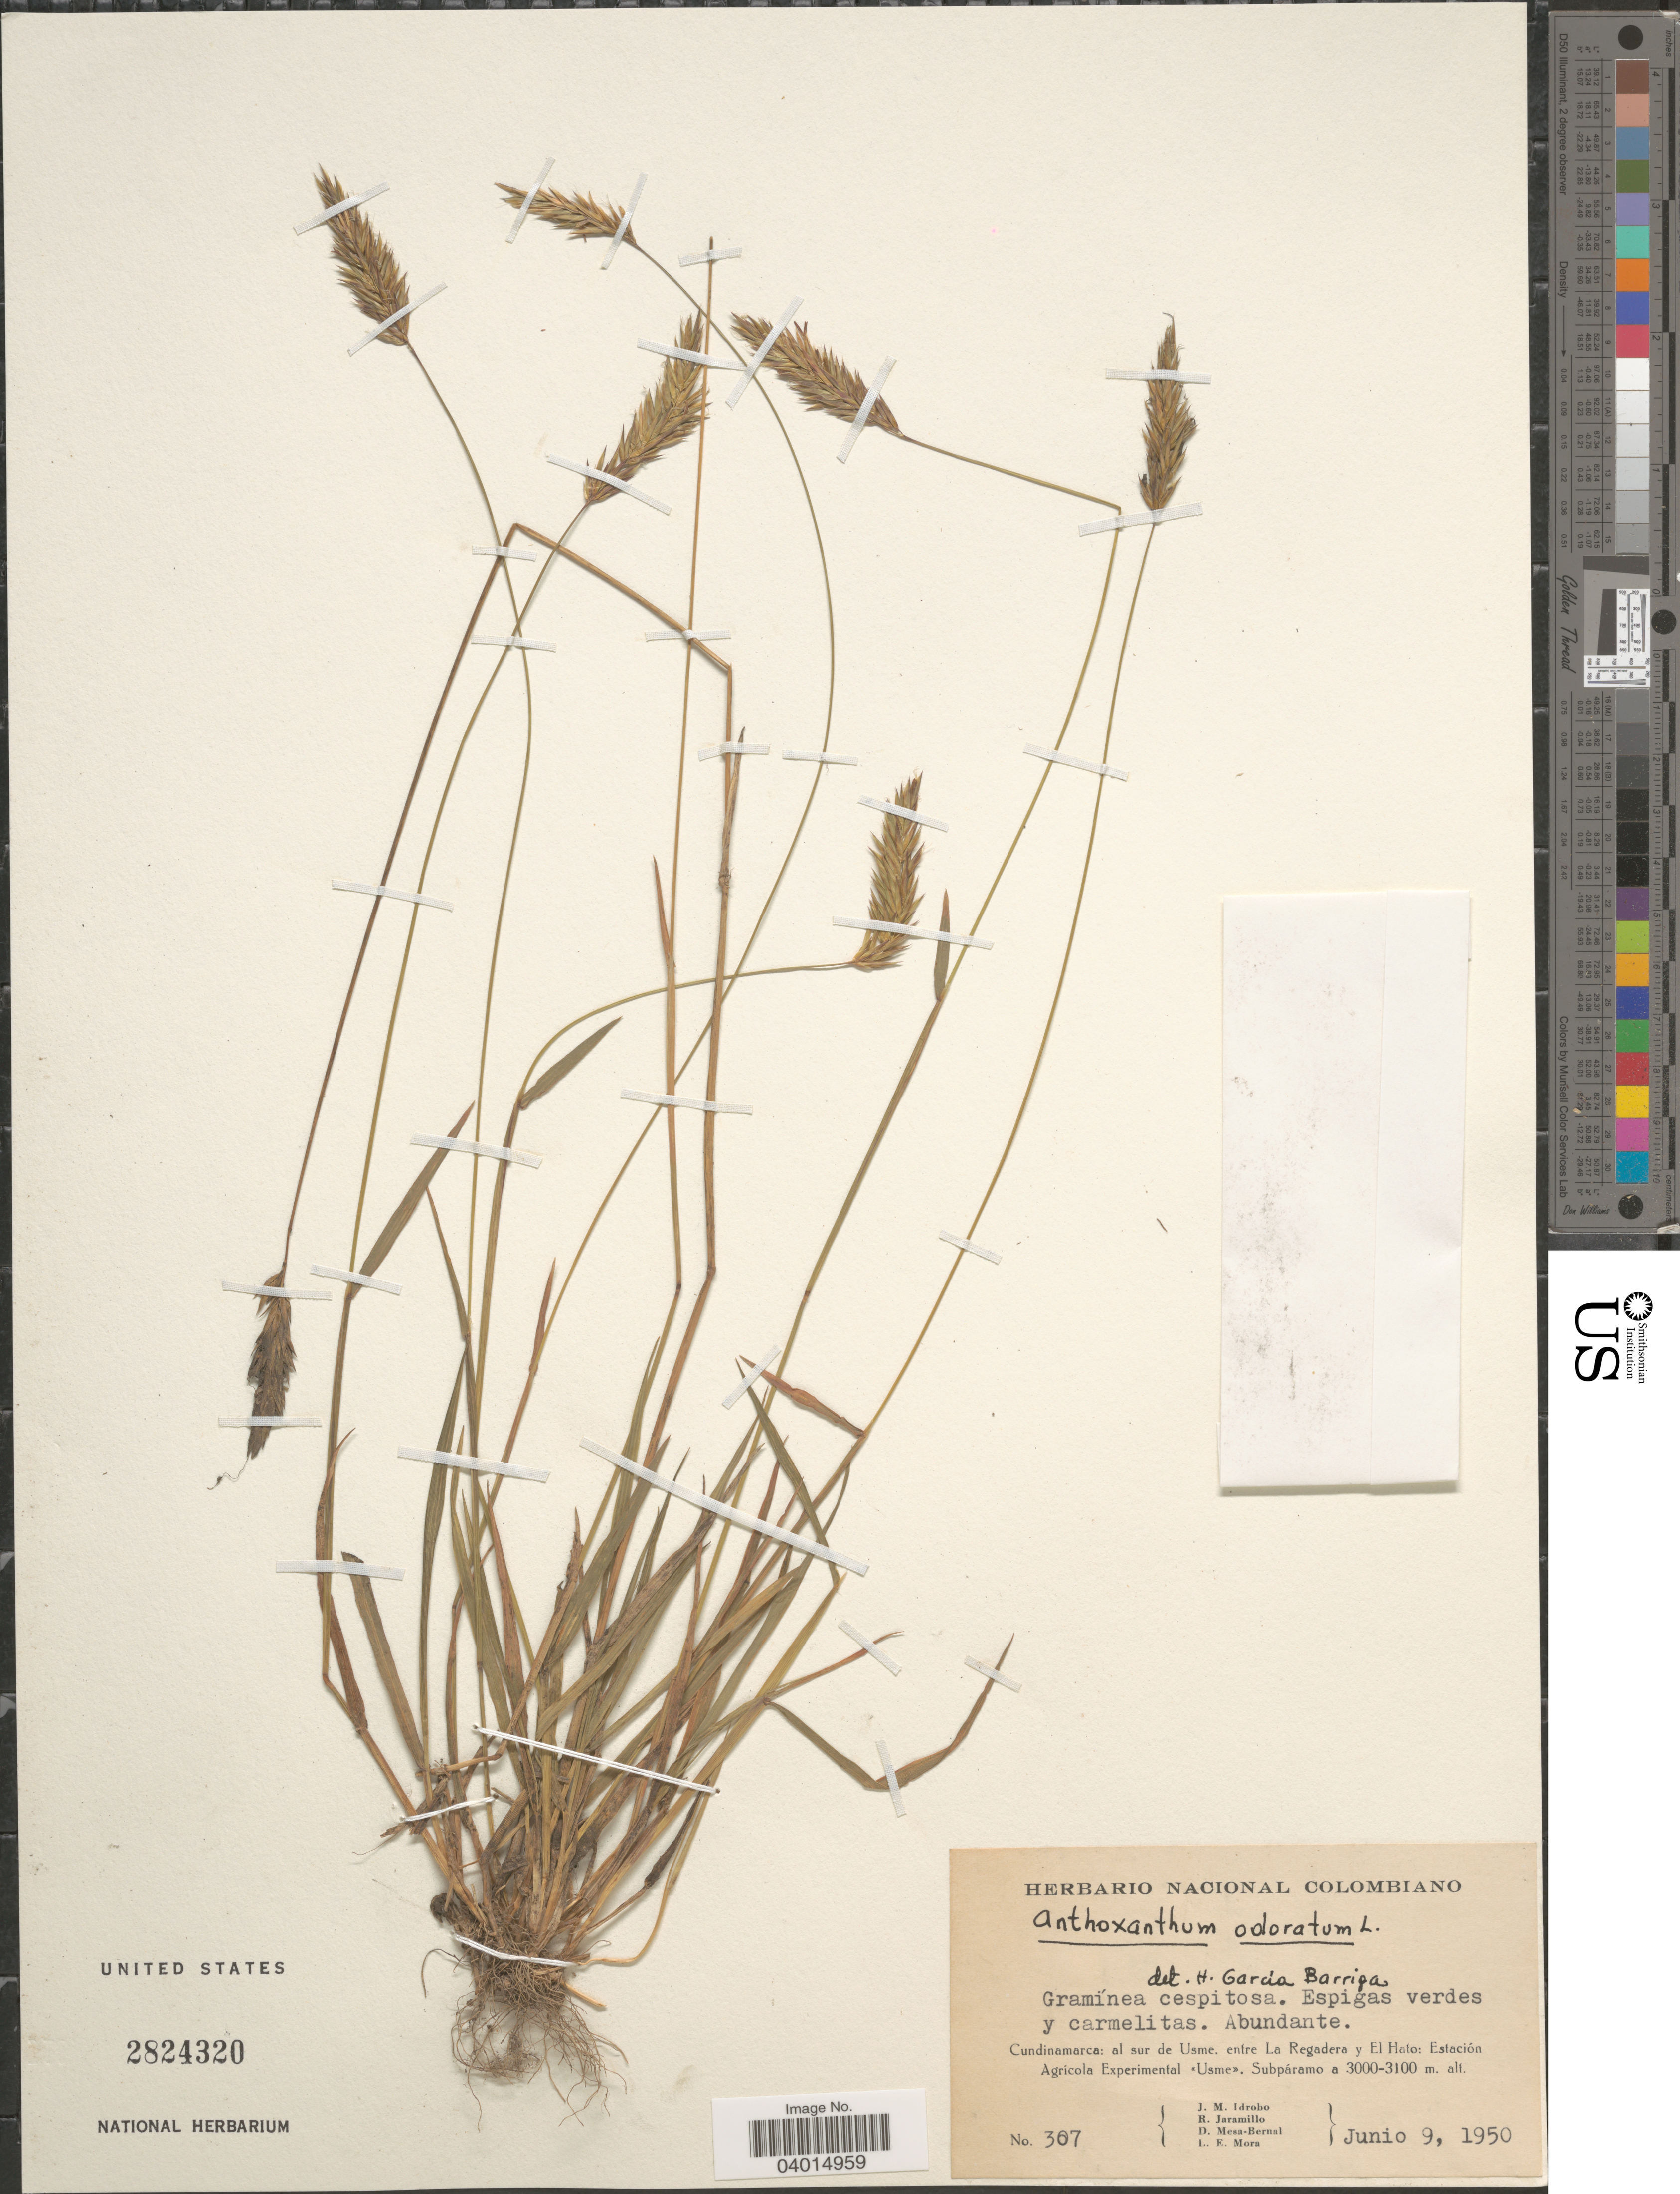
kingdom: Plantae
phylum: Tracheophyta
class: Liliopsida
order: Poales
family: Poaceae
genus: Anthoxanthum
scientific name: Anthoxanthum odoratum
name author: L.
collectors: J. M. Idrobo, R. Jaramillo, D. Mesa-Bernal & L. Mora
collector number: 307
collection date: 1950-06-09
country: Colombia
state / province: Cundinamarca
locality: Al sur de Usme, entre La Regadera y El Hato: Estación Agrícola Experimental «Usme». Subpáramo.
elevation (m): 3000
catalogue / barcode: US 2824320